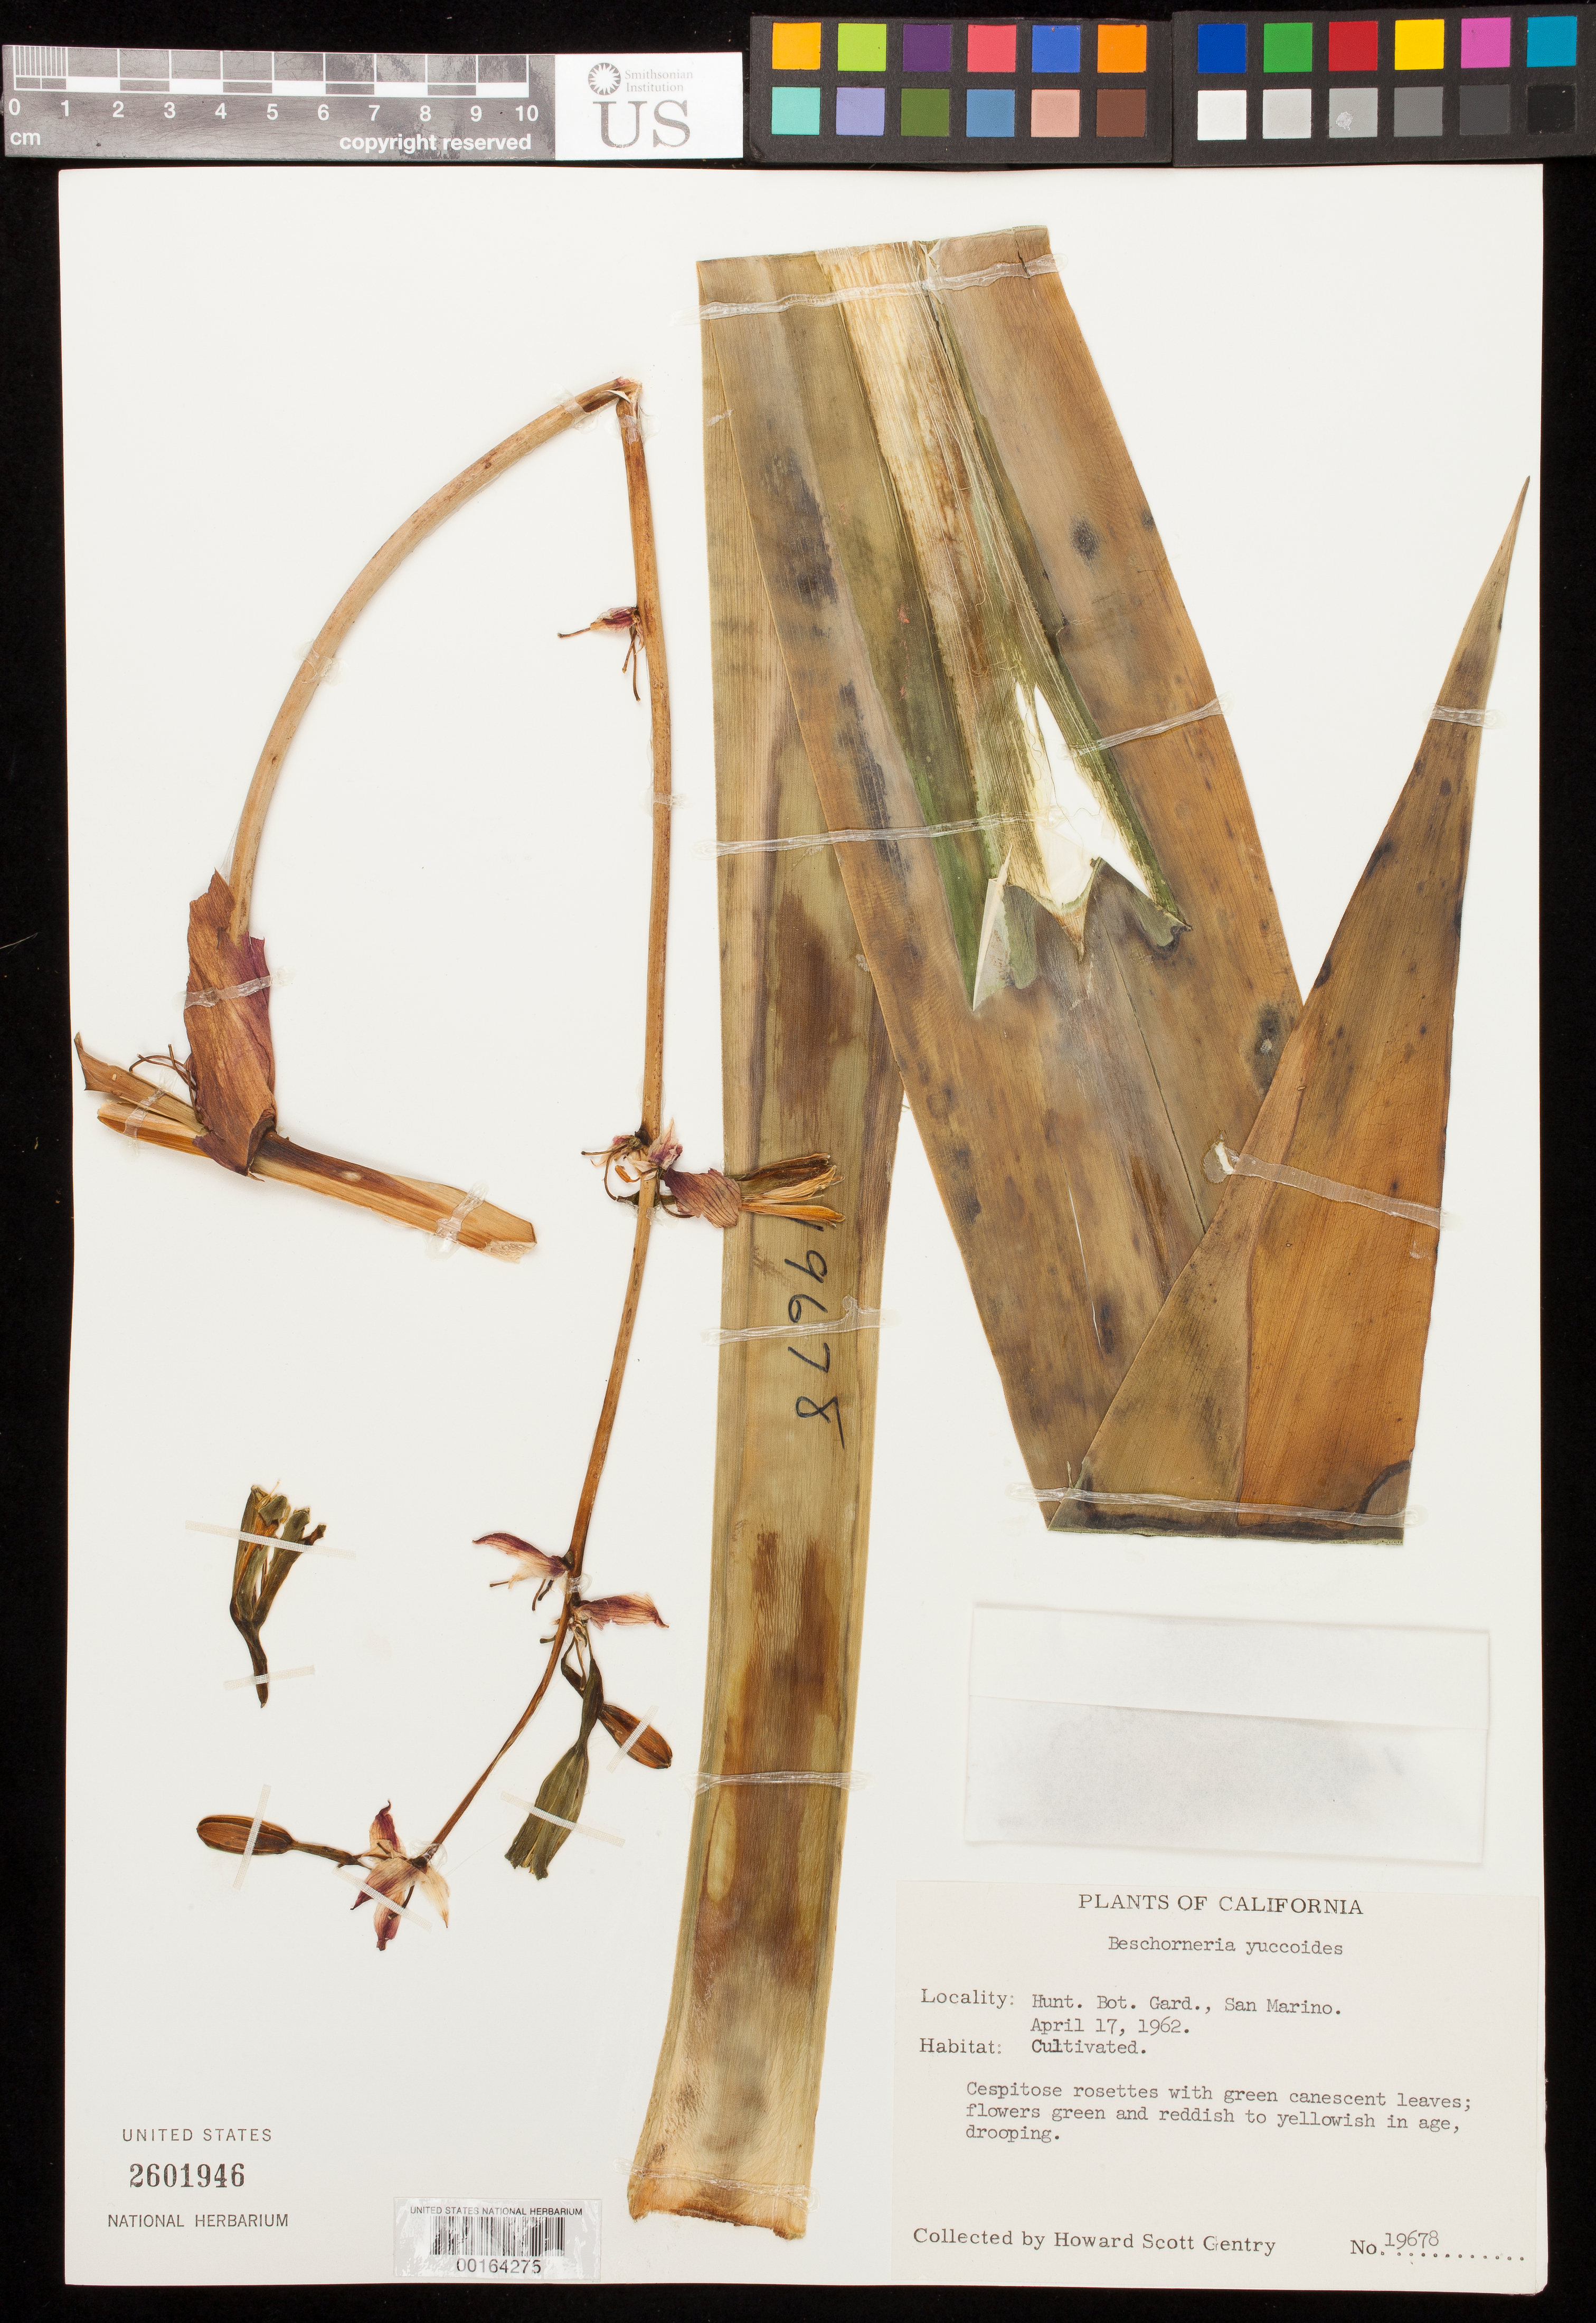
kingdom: Plantae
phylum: Tracheophyta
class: Liliopsida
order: Asparagales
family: Asparagaceae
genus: Beschorneria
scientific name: Beschorneria yuccoides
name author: K. Koch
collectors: H. S. Gentry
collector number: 19678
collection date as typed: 17 Apr 1962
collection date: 1962-04-17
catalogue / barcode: US 2601946